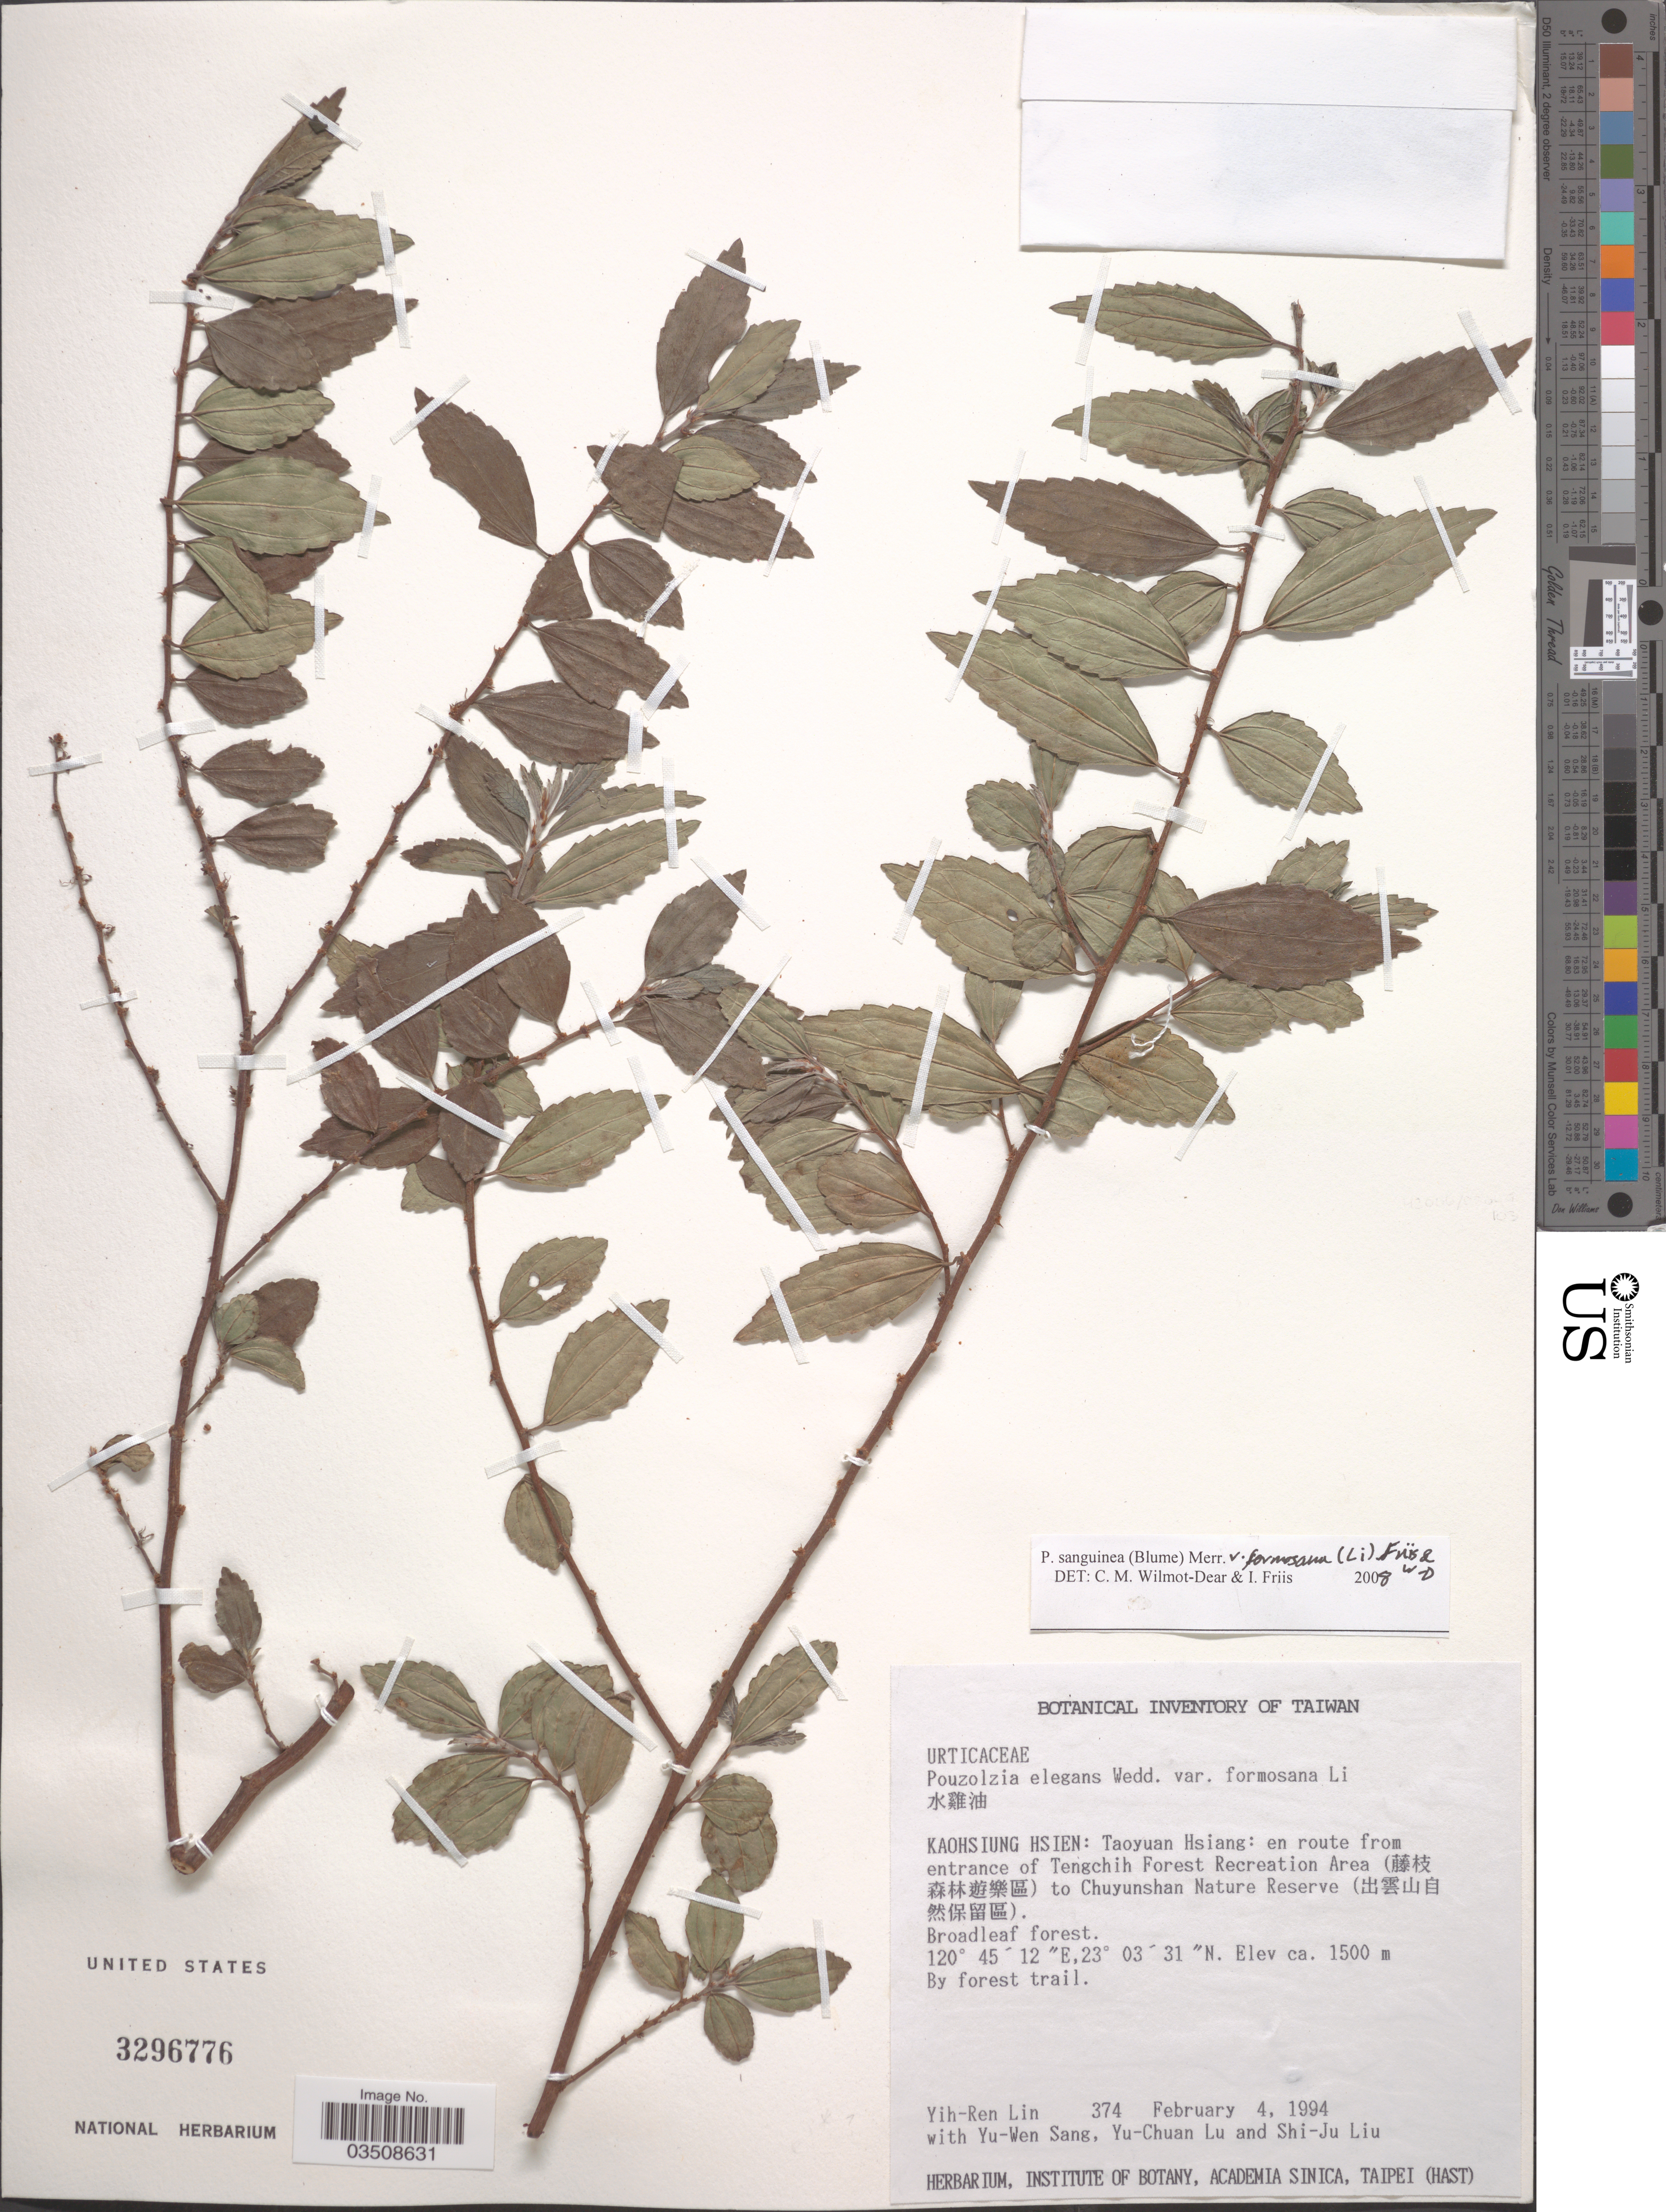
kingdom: Plantae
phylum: Tracheophyta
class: Magnoliopsida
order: Rosales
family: Urticaceae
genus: Pouzolzia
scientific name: Pouzolzia elegans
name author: Wedd.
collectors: Y. Lin, Y. Sang, Y. C. Lu & S. J. Liu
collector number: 374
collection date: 1994-02-04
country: Taiwan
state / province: Kaohsiung City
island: Taiwan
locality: Kaohsiung Hsien: Taoyuan Hsiang: en route from entrance of Tengchih Forest Recreation Area (X) to Chuyunshan Nature Reserve (X).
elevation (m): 1500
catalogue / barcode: US 3296776